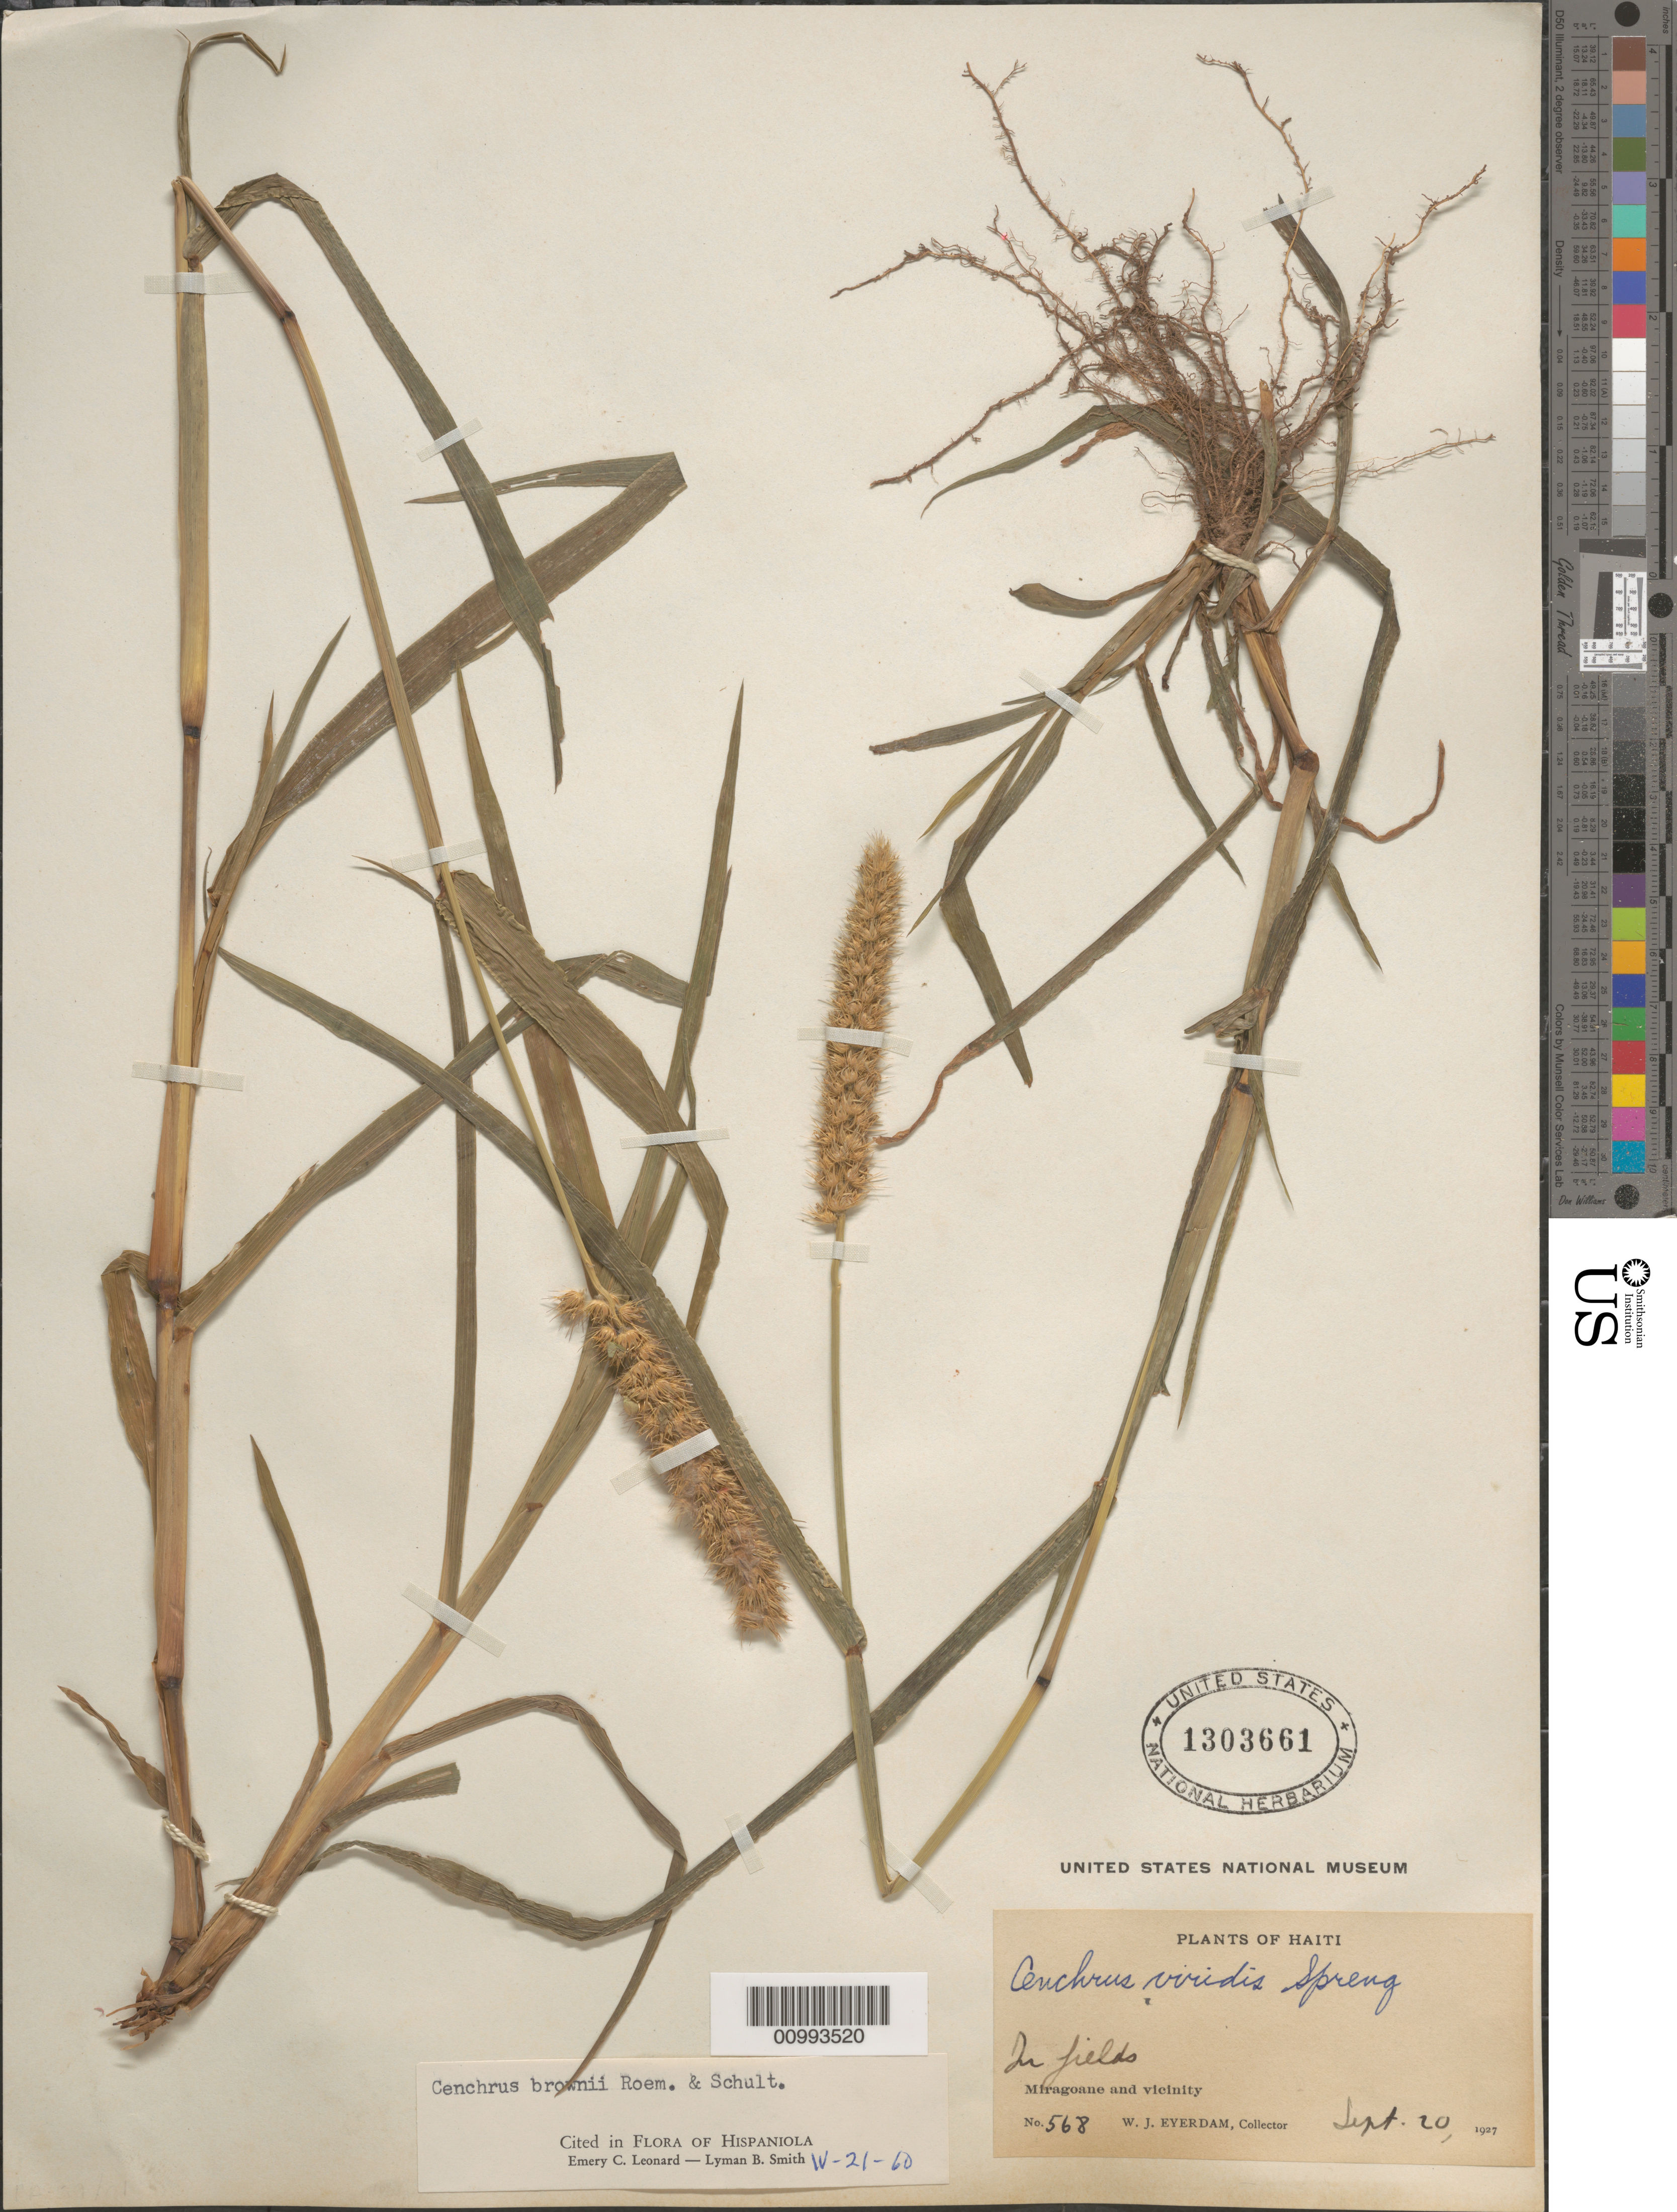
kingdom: Plantae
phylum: Tracheophyta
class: Liliopsida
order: Poales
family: Poaceae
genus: Cenchrus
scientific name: Cenchrus brownii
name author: Roem. & Schult.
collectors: W. J. Eyerdam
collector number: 568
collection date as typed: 20 Sep 1927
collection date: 1927-09-20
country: Haiti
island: Hispaniola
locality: Grand Anse, Miragoane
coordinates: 0 N, 0 E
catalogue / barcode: US 1303661